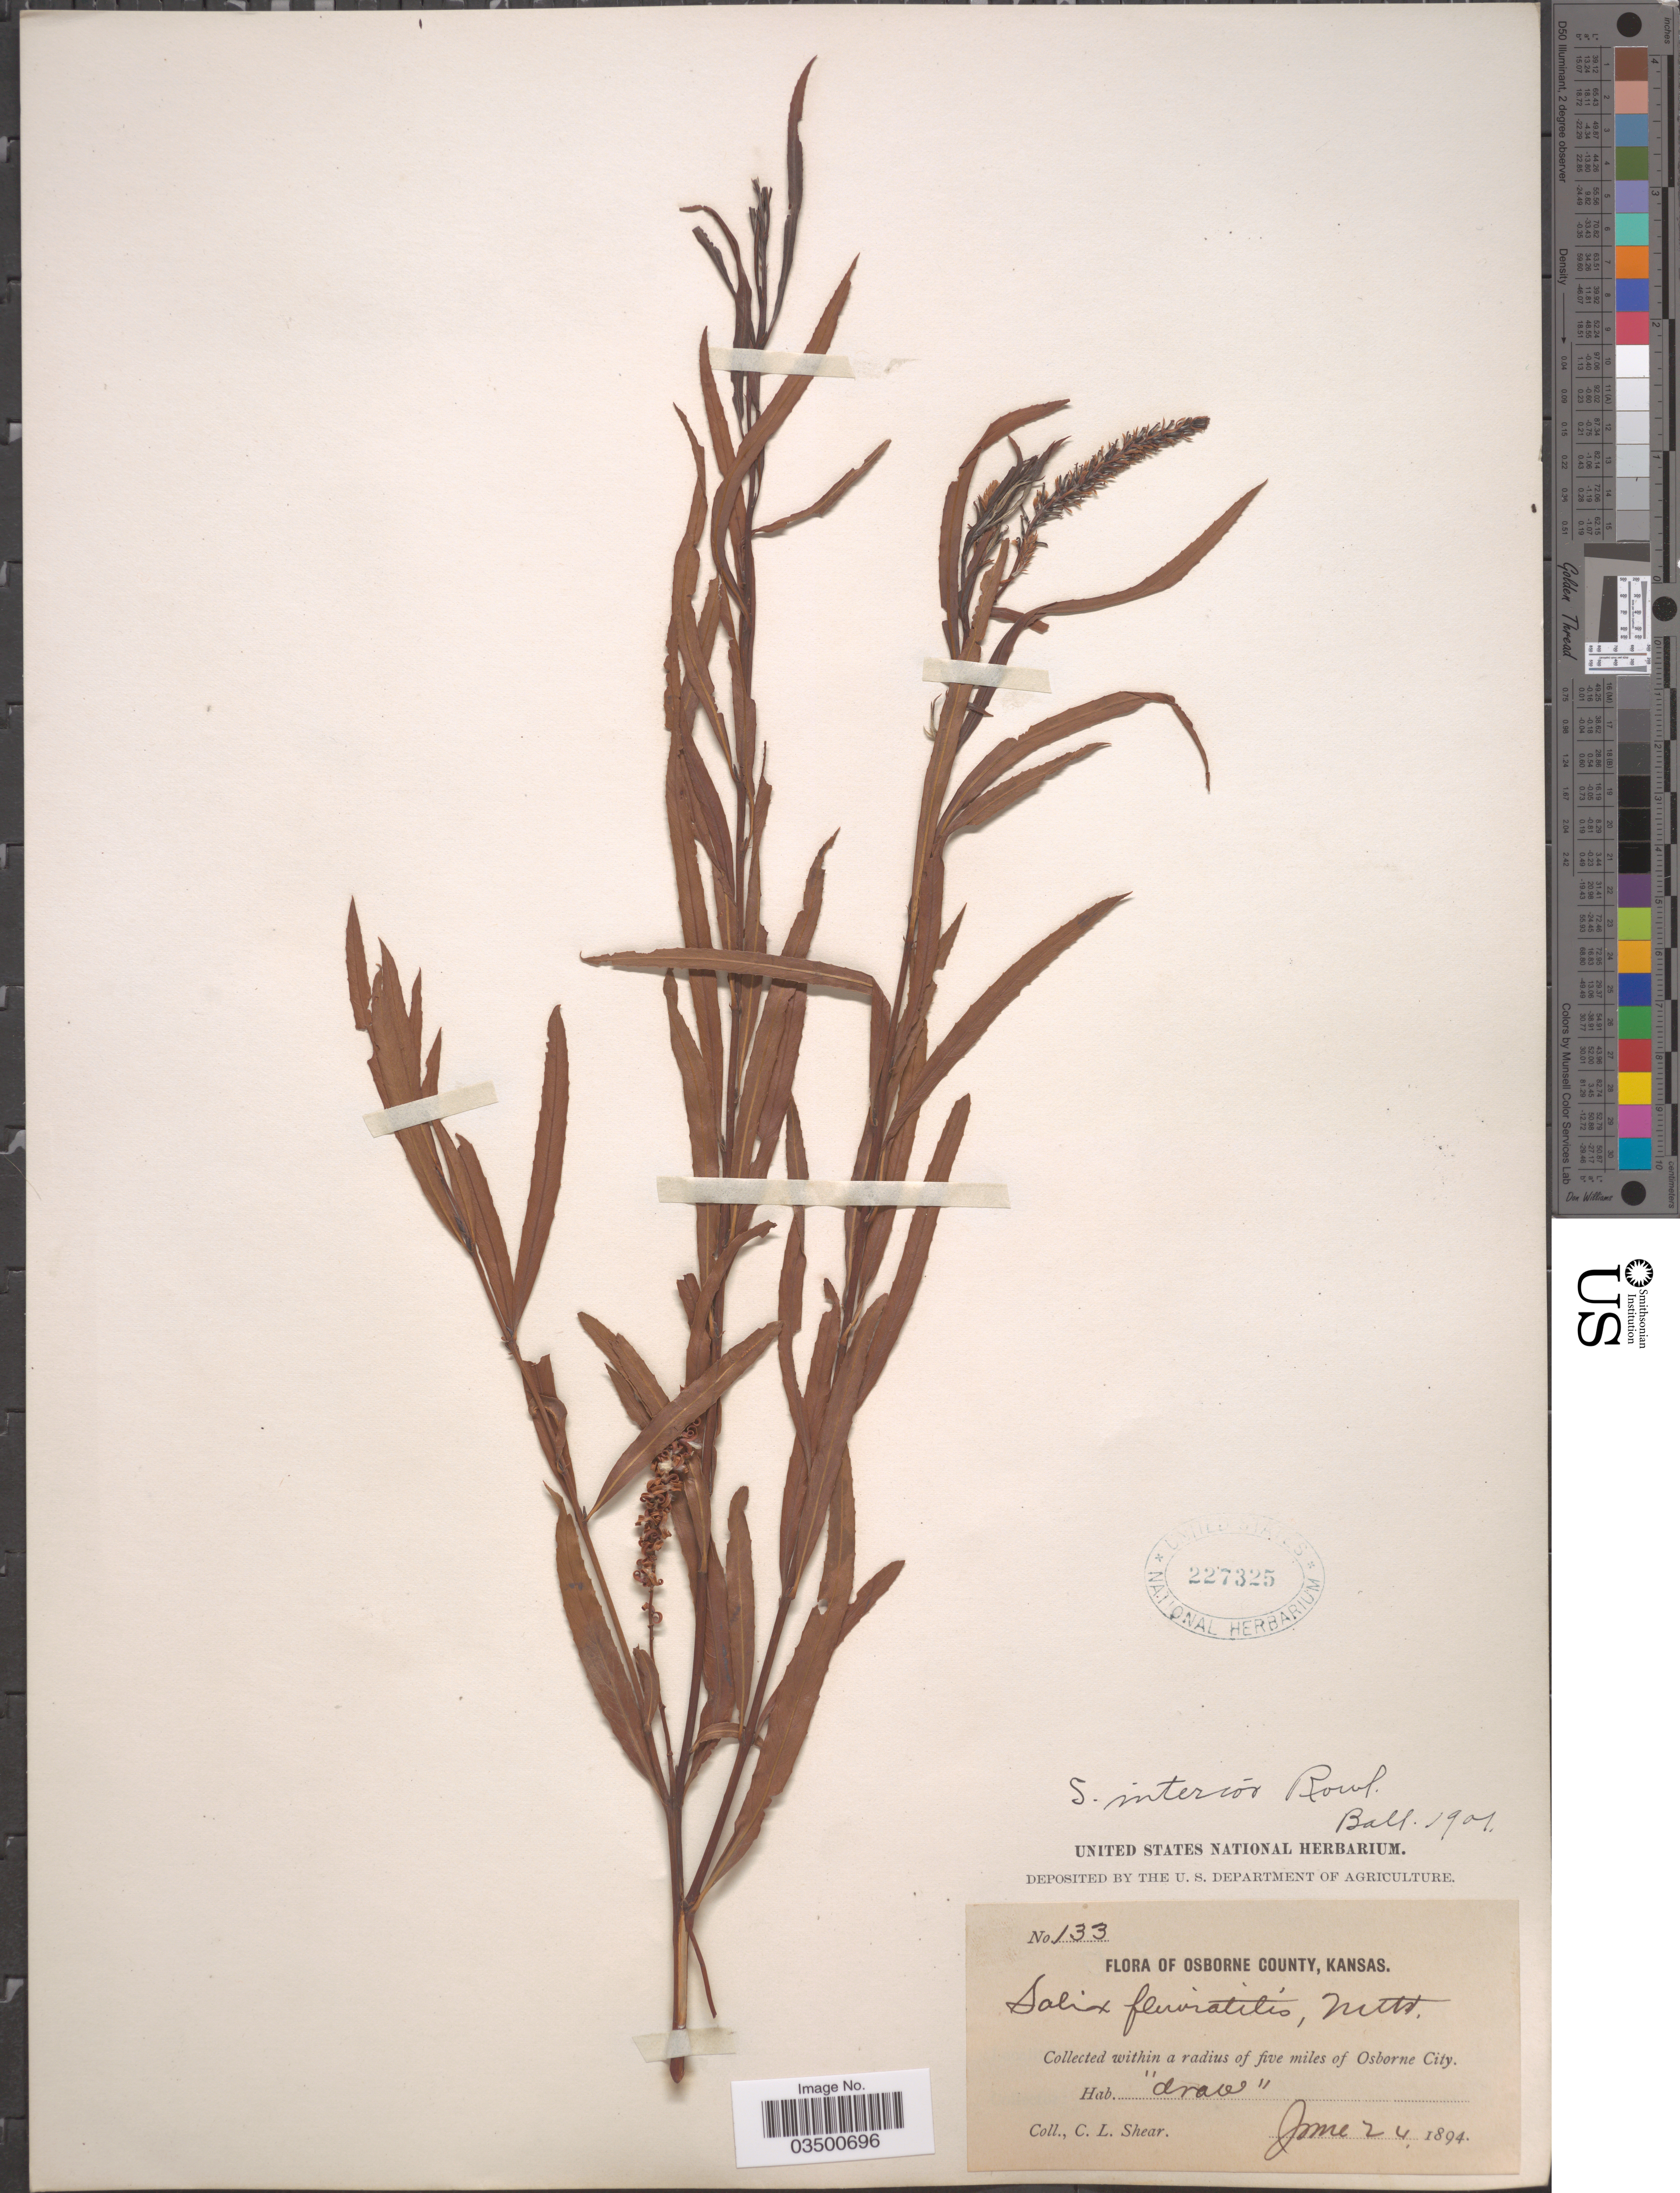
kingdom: Plantae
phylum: Tracheophyta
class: Magnoliopsida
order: Malpighiales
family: Salicaceae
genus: Salix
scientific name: Salix interior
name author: Rowlee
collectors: C. L. Shear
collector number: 133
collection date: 1894-06-24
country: United States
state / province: Kansas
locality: Osborne County. Within a radius of five miles of Osborne City.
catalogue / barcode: US 227325